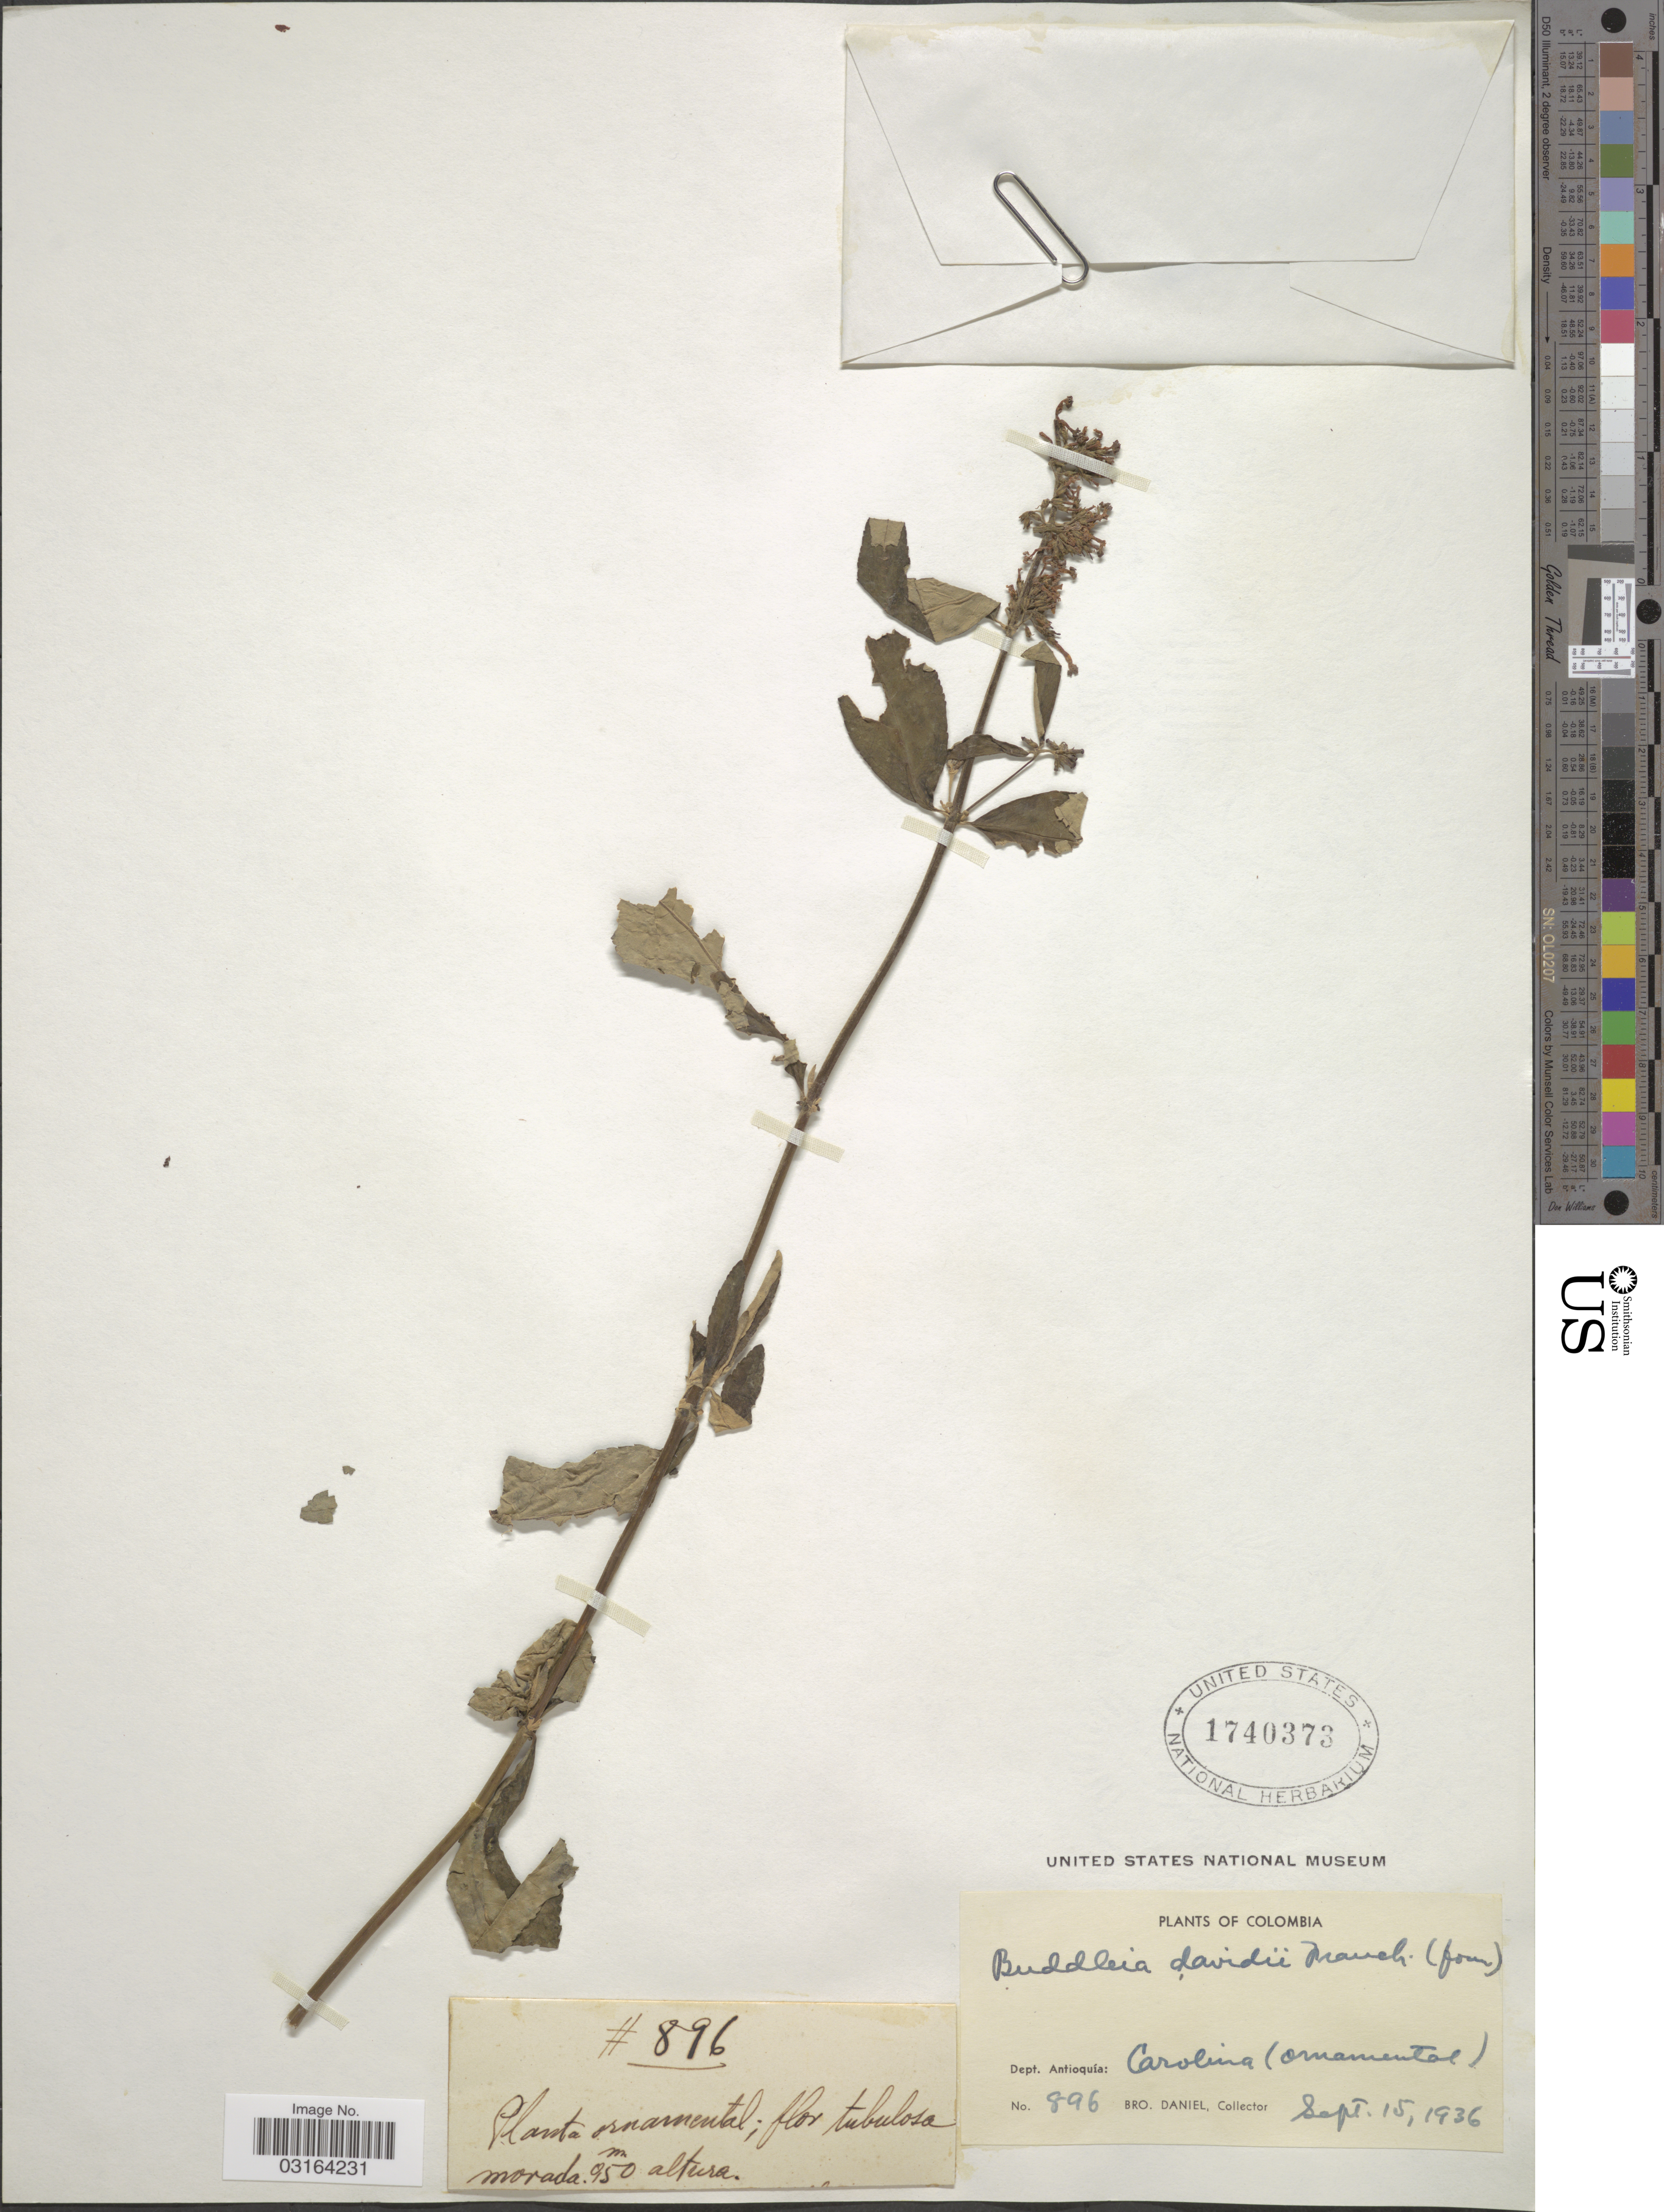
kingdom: Plantae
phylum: Tracheophyta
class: Magnoliopsida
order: Lamiales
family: Scrophulariaceae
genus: Buddleja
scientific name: Buddleja davidii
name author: Franch.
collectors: Bro. Daniel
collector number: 896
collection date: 1936-09-15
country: Colombia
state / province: Antioquia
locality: Dept. Antioquia: Carolina (ornamental).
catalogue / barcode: US 1740373